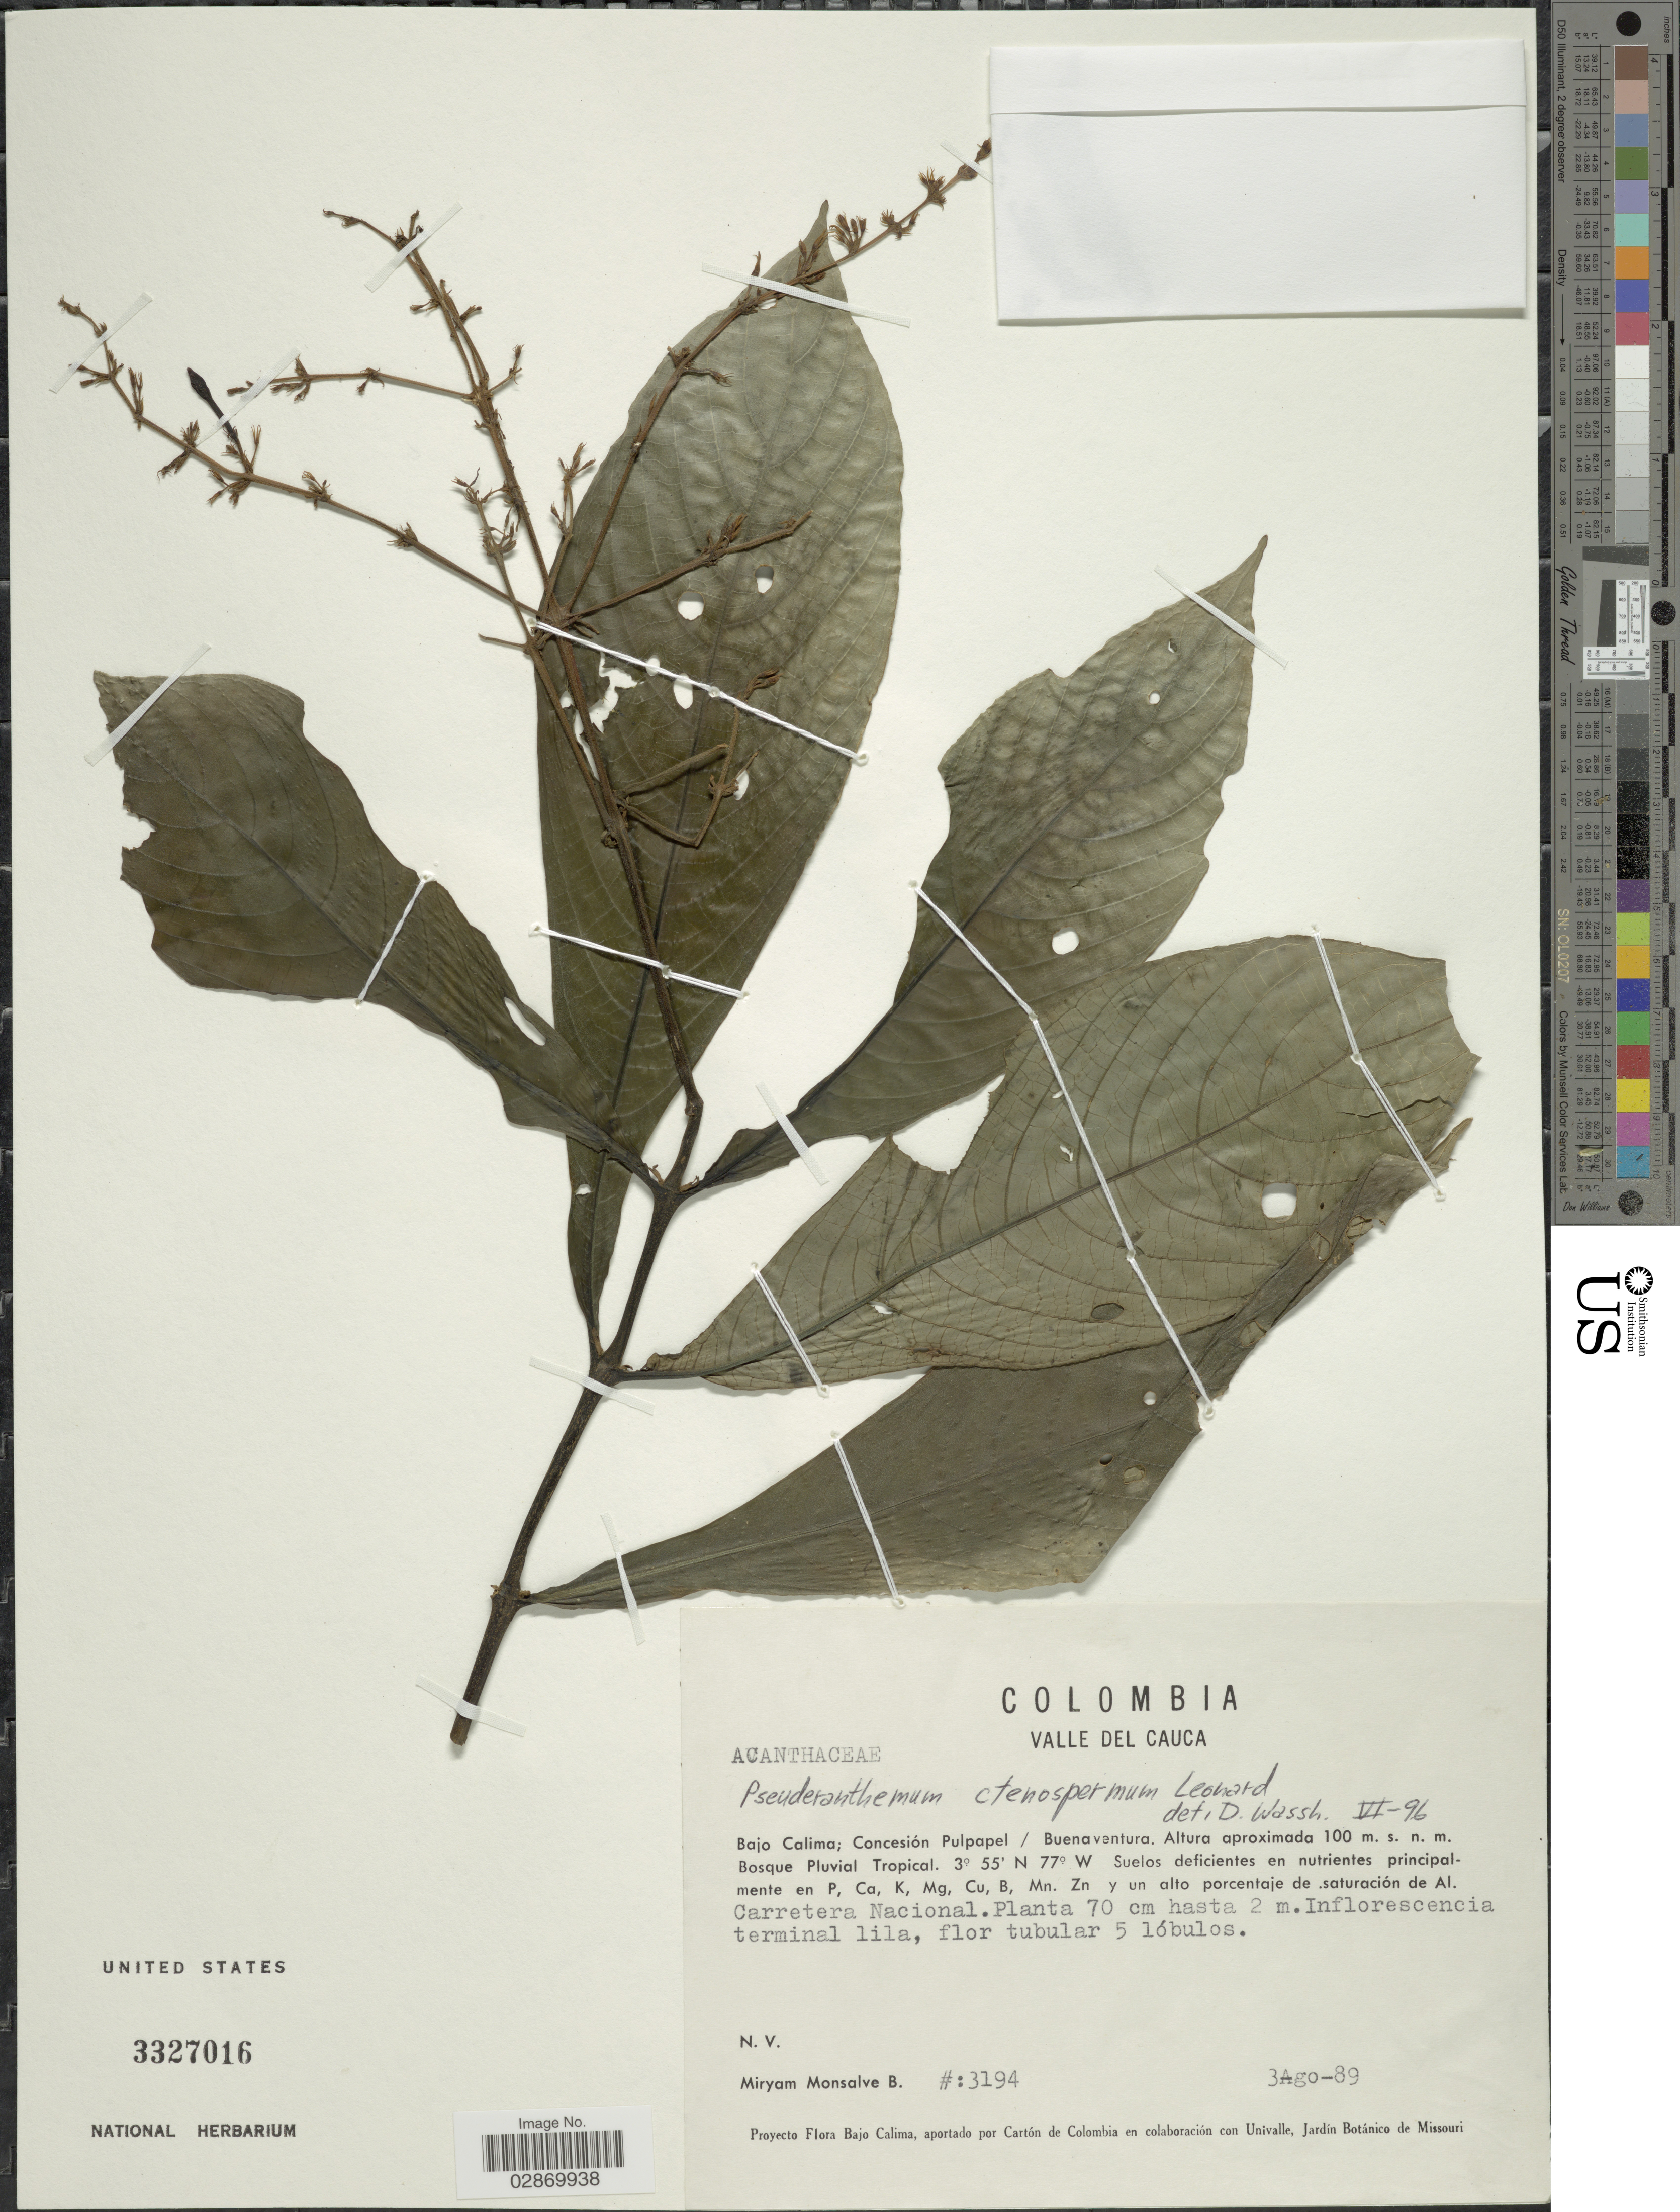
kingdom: Plantae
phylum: Tracheophyta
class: Magnoliopsida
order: Lamiales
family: Acanthaceae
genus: Pseuderanthemum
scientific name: Pseuderanthemum ctenospermum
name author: Leonard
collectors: M. Monsalve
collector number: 3194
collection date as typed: Transcribed d/m/y: 3/8/89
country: Colombia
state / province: Valle del Cauca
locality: Valle Del Cauca, Bajo Calima, Concesión Pulpapel/Buenaventura, Carretera Nacional.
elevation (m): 100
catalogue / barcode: US 3327016